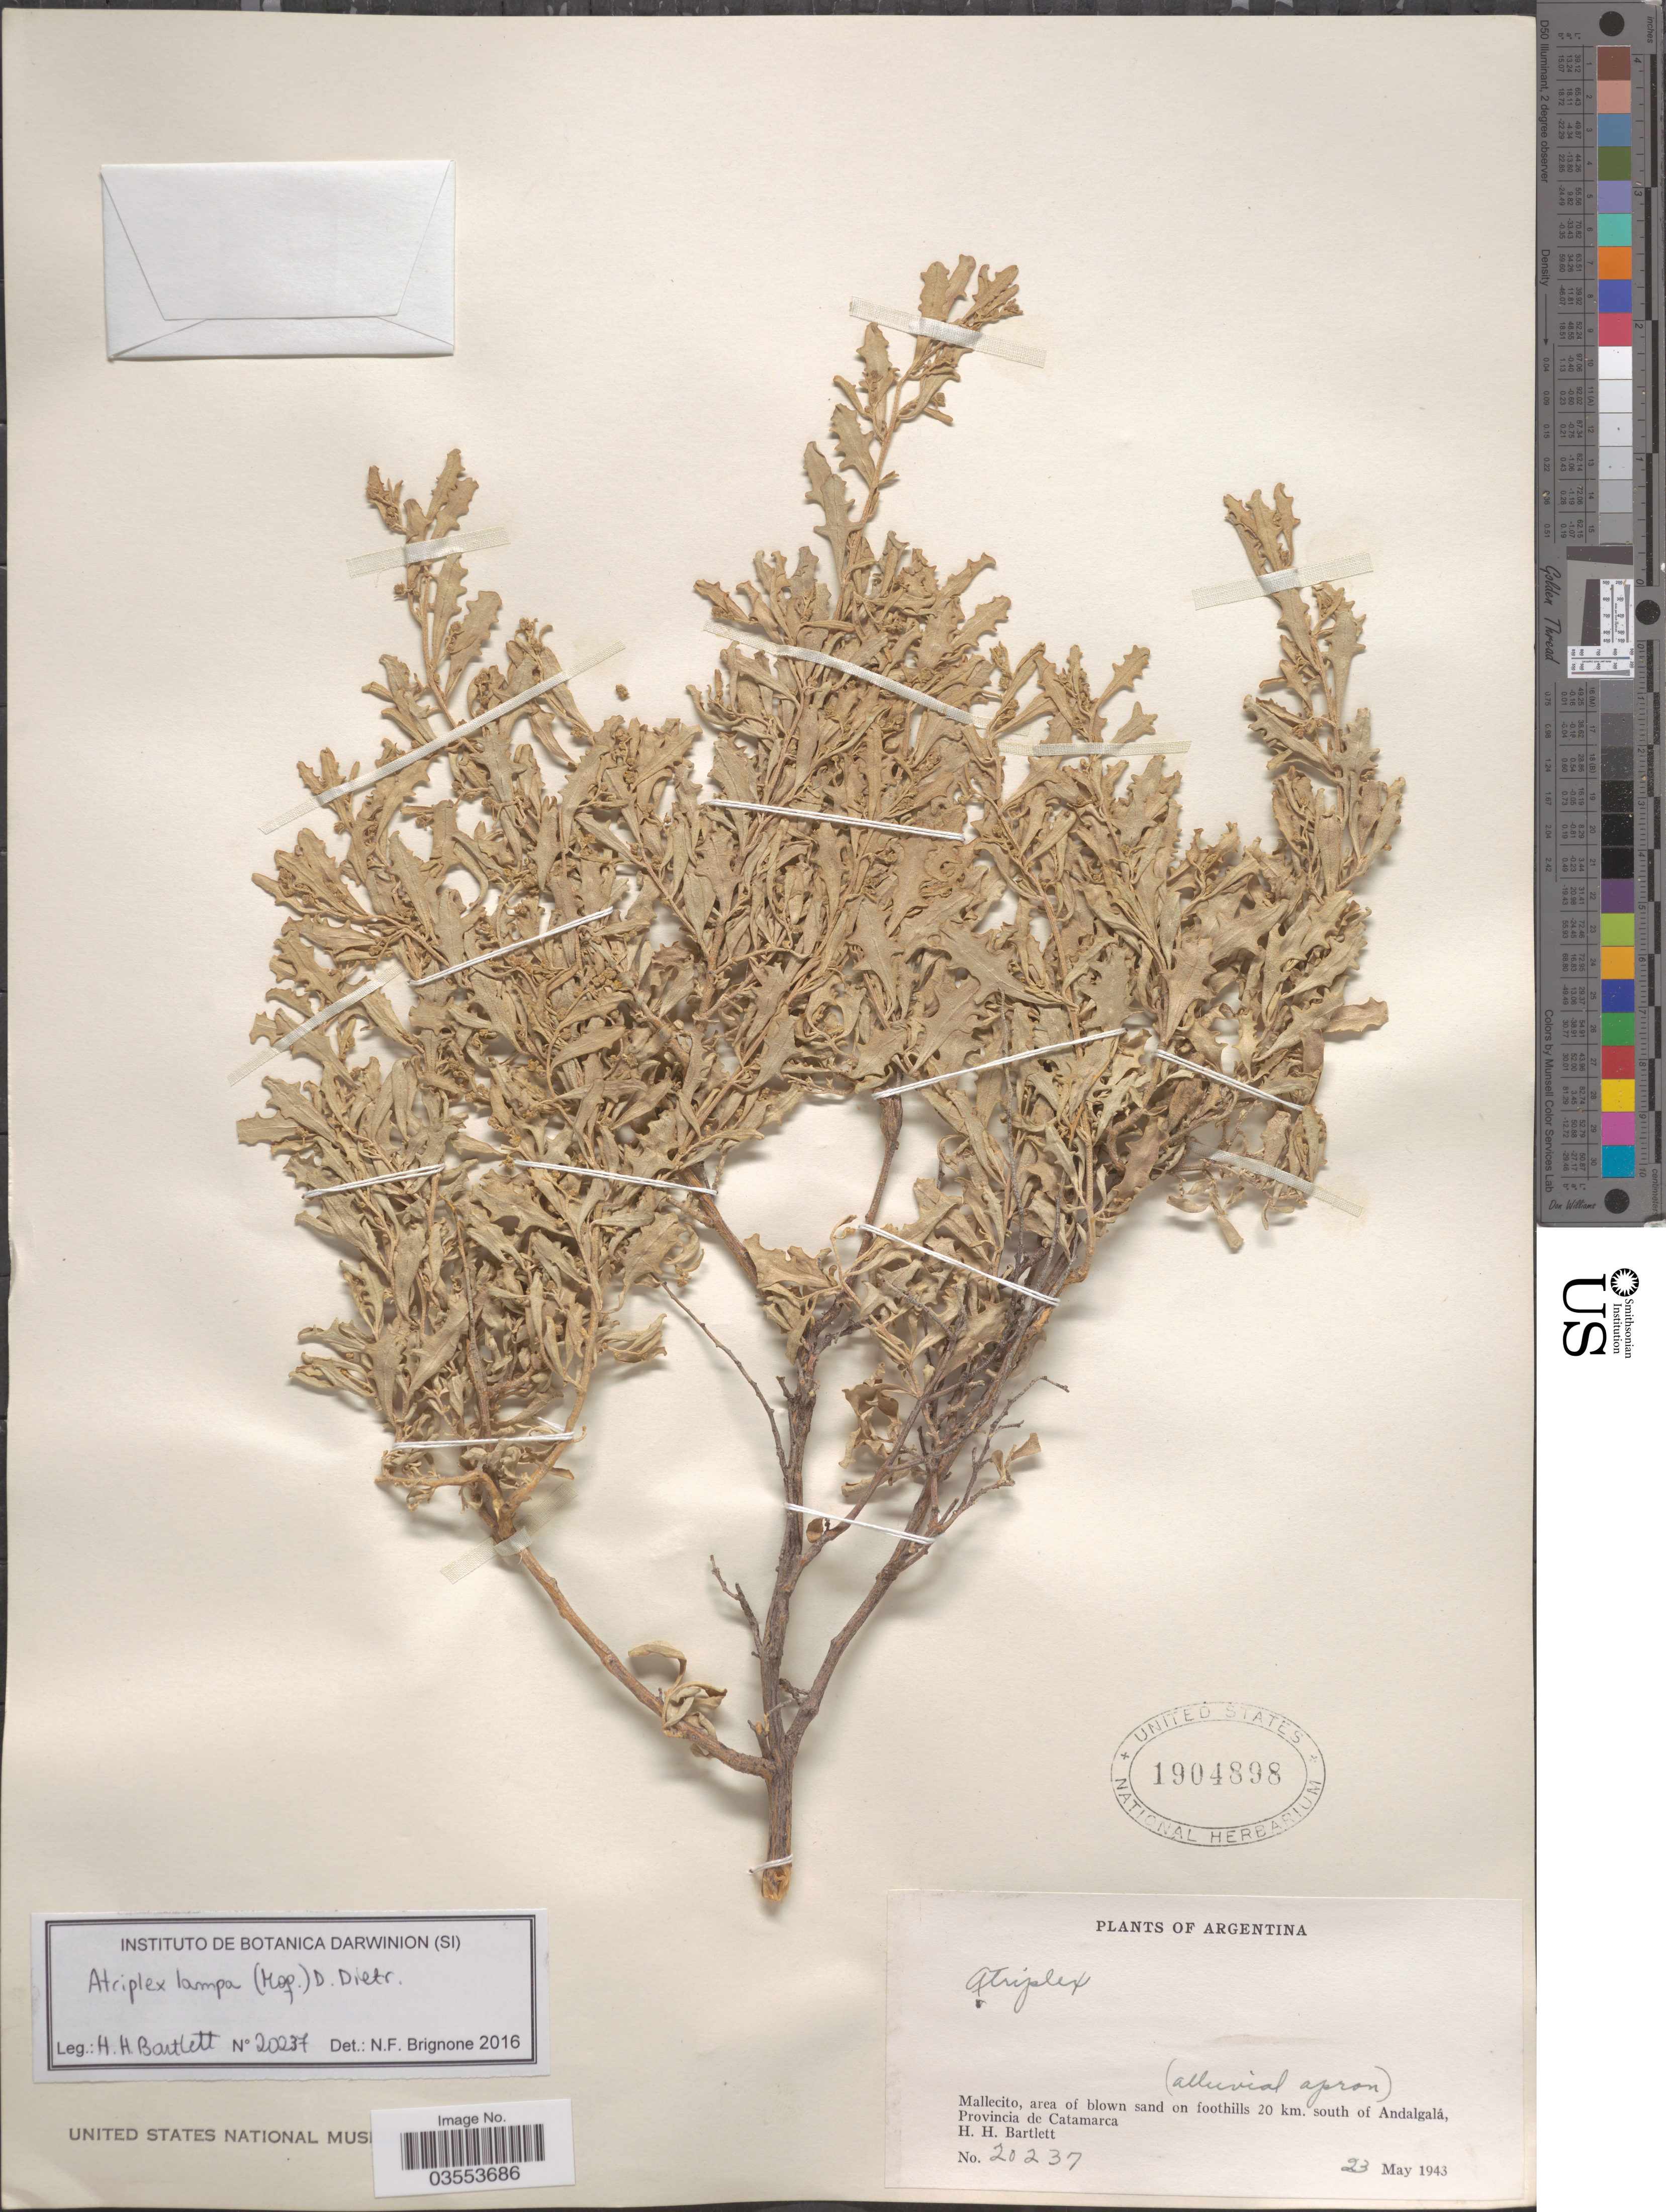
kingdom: Plantae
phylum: Tracheophyta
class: Magnoliopsida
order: Caryophyllales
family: Amaranthaceae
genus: Atriplex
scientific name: Atriplex sp.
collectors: H. H. Bartlett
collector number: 20237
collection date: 1943-05-23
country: Argentina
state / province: Catamarca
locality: Mallecito, area of blown sand on foothills 20 km. south of Andalgalá. (alluvial apron).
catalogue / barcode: US 1904898